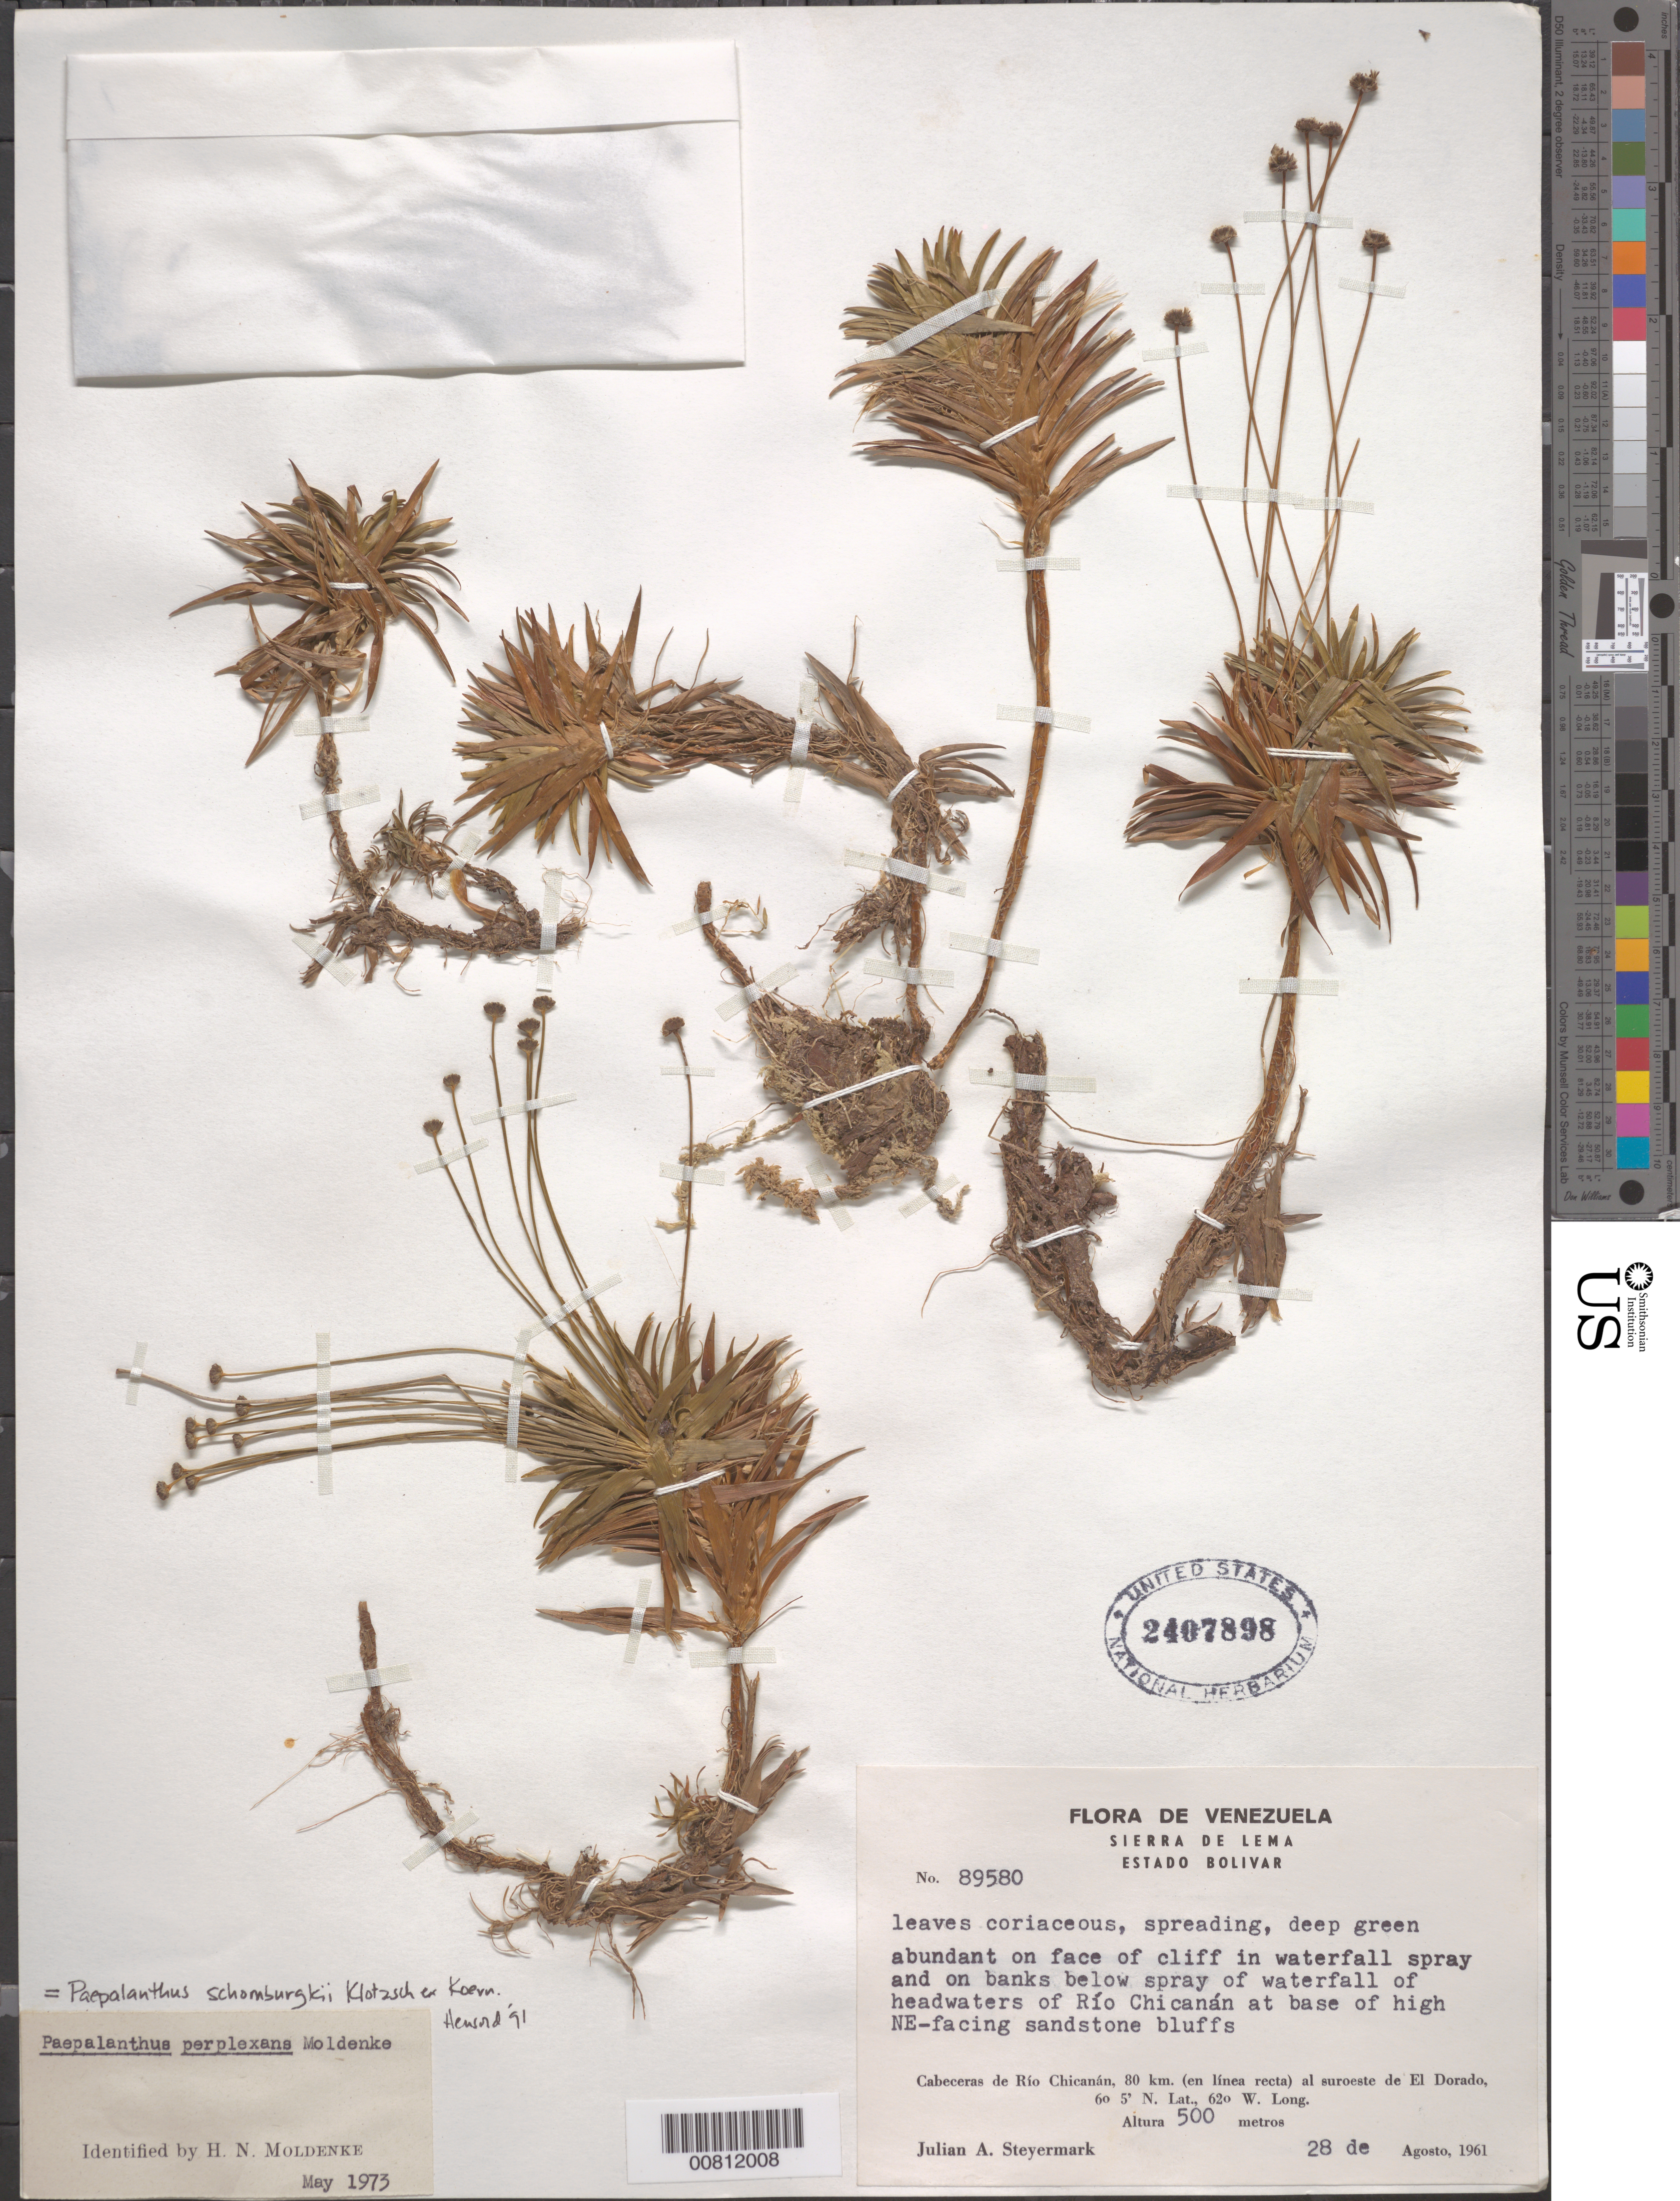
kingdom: Plantae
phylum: Tracheophyta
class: Liliopsida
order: Poales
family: Eriocaulaceae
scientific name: Monosperma schomburgkii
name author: (Klotzsch ex Körn.) Andrino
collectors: J. Steyermark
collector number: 89580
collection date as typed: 28-Aug-61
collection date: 1961-08-28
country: Venezuela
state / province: Bolívar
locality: Sierra de Lema, Cabeceras de Río Chicanán, 80 km in straight line to SW of El Dorado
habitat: Face of cliff in waterfall spray and on banks below spray of river headwaters at base of high sandstone bluffs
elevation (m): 500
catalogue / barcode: US 2407898